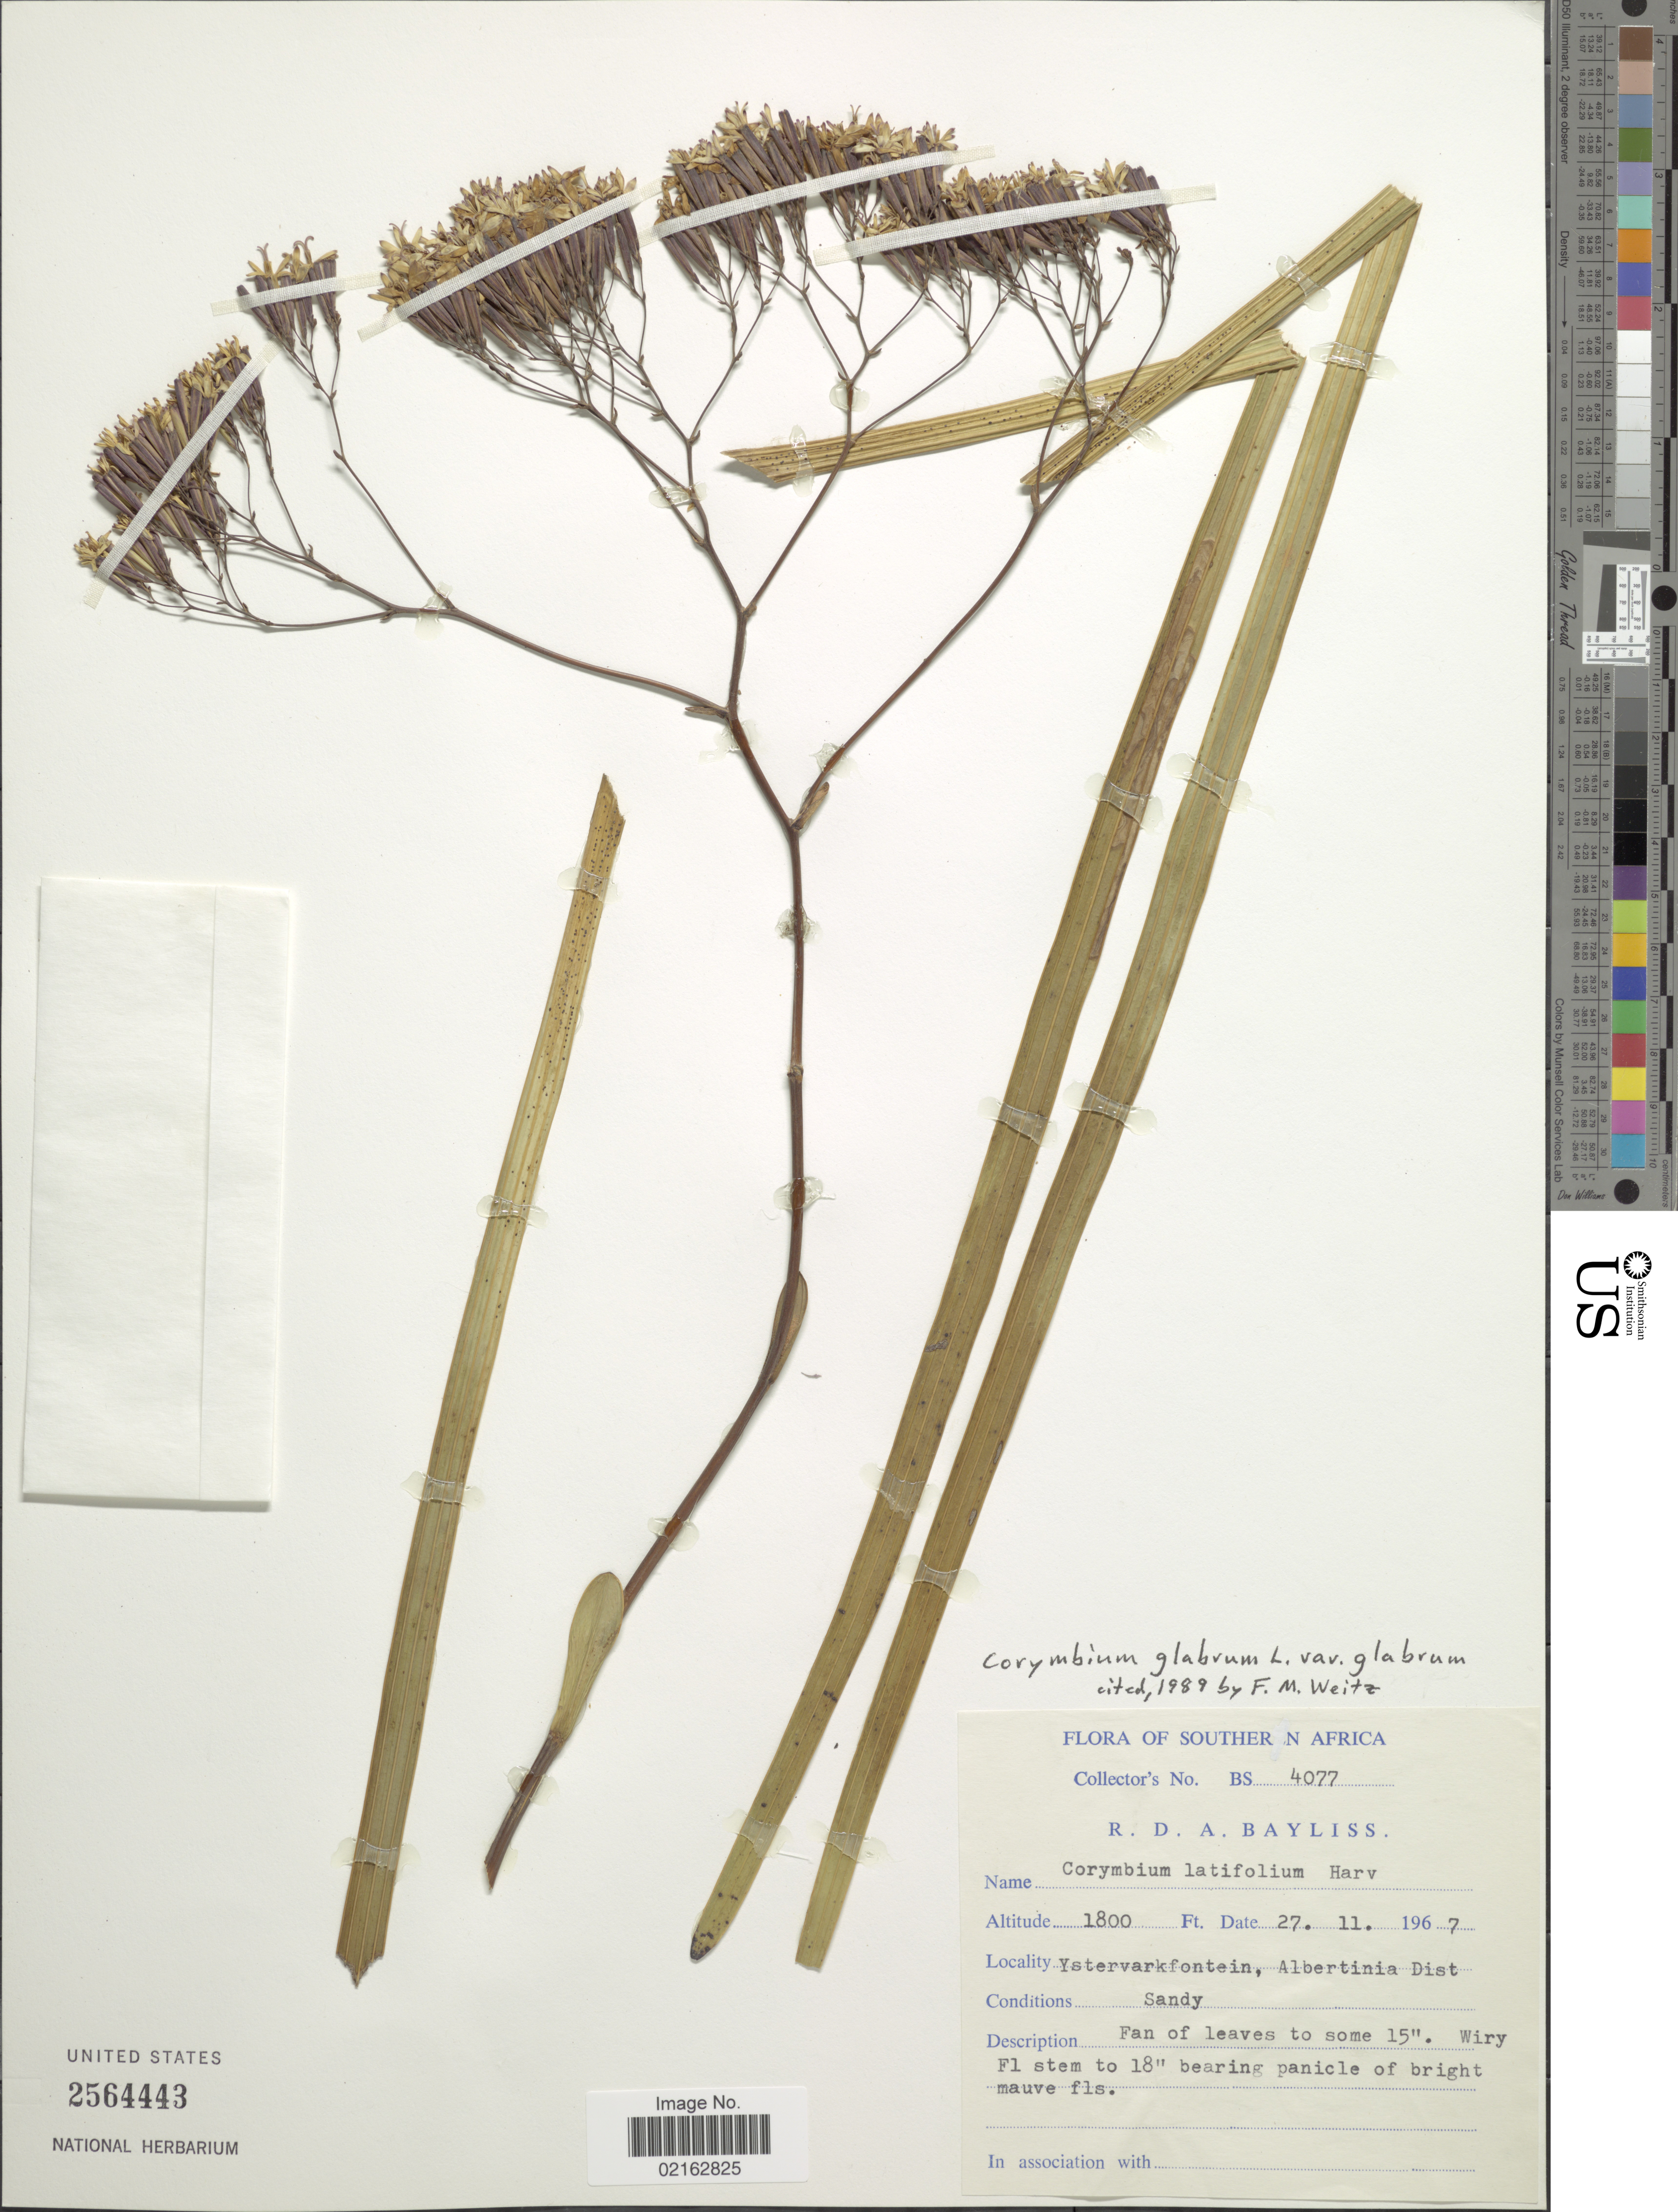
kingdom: Plantae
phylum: Tracheophyta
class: Magnoliopsida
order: Asterales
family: Asteraceae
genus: Corymbium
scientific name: Corymbium glabrum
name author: L.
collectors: R. Bayliss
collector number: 4077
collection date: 1967-11-27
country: South Africa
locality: Ystervarkfontein, Albertinia Dist.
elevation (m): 549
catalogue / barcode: US 2564443